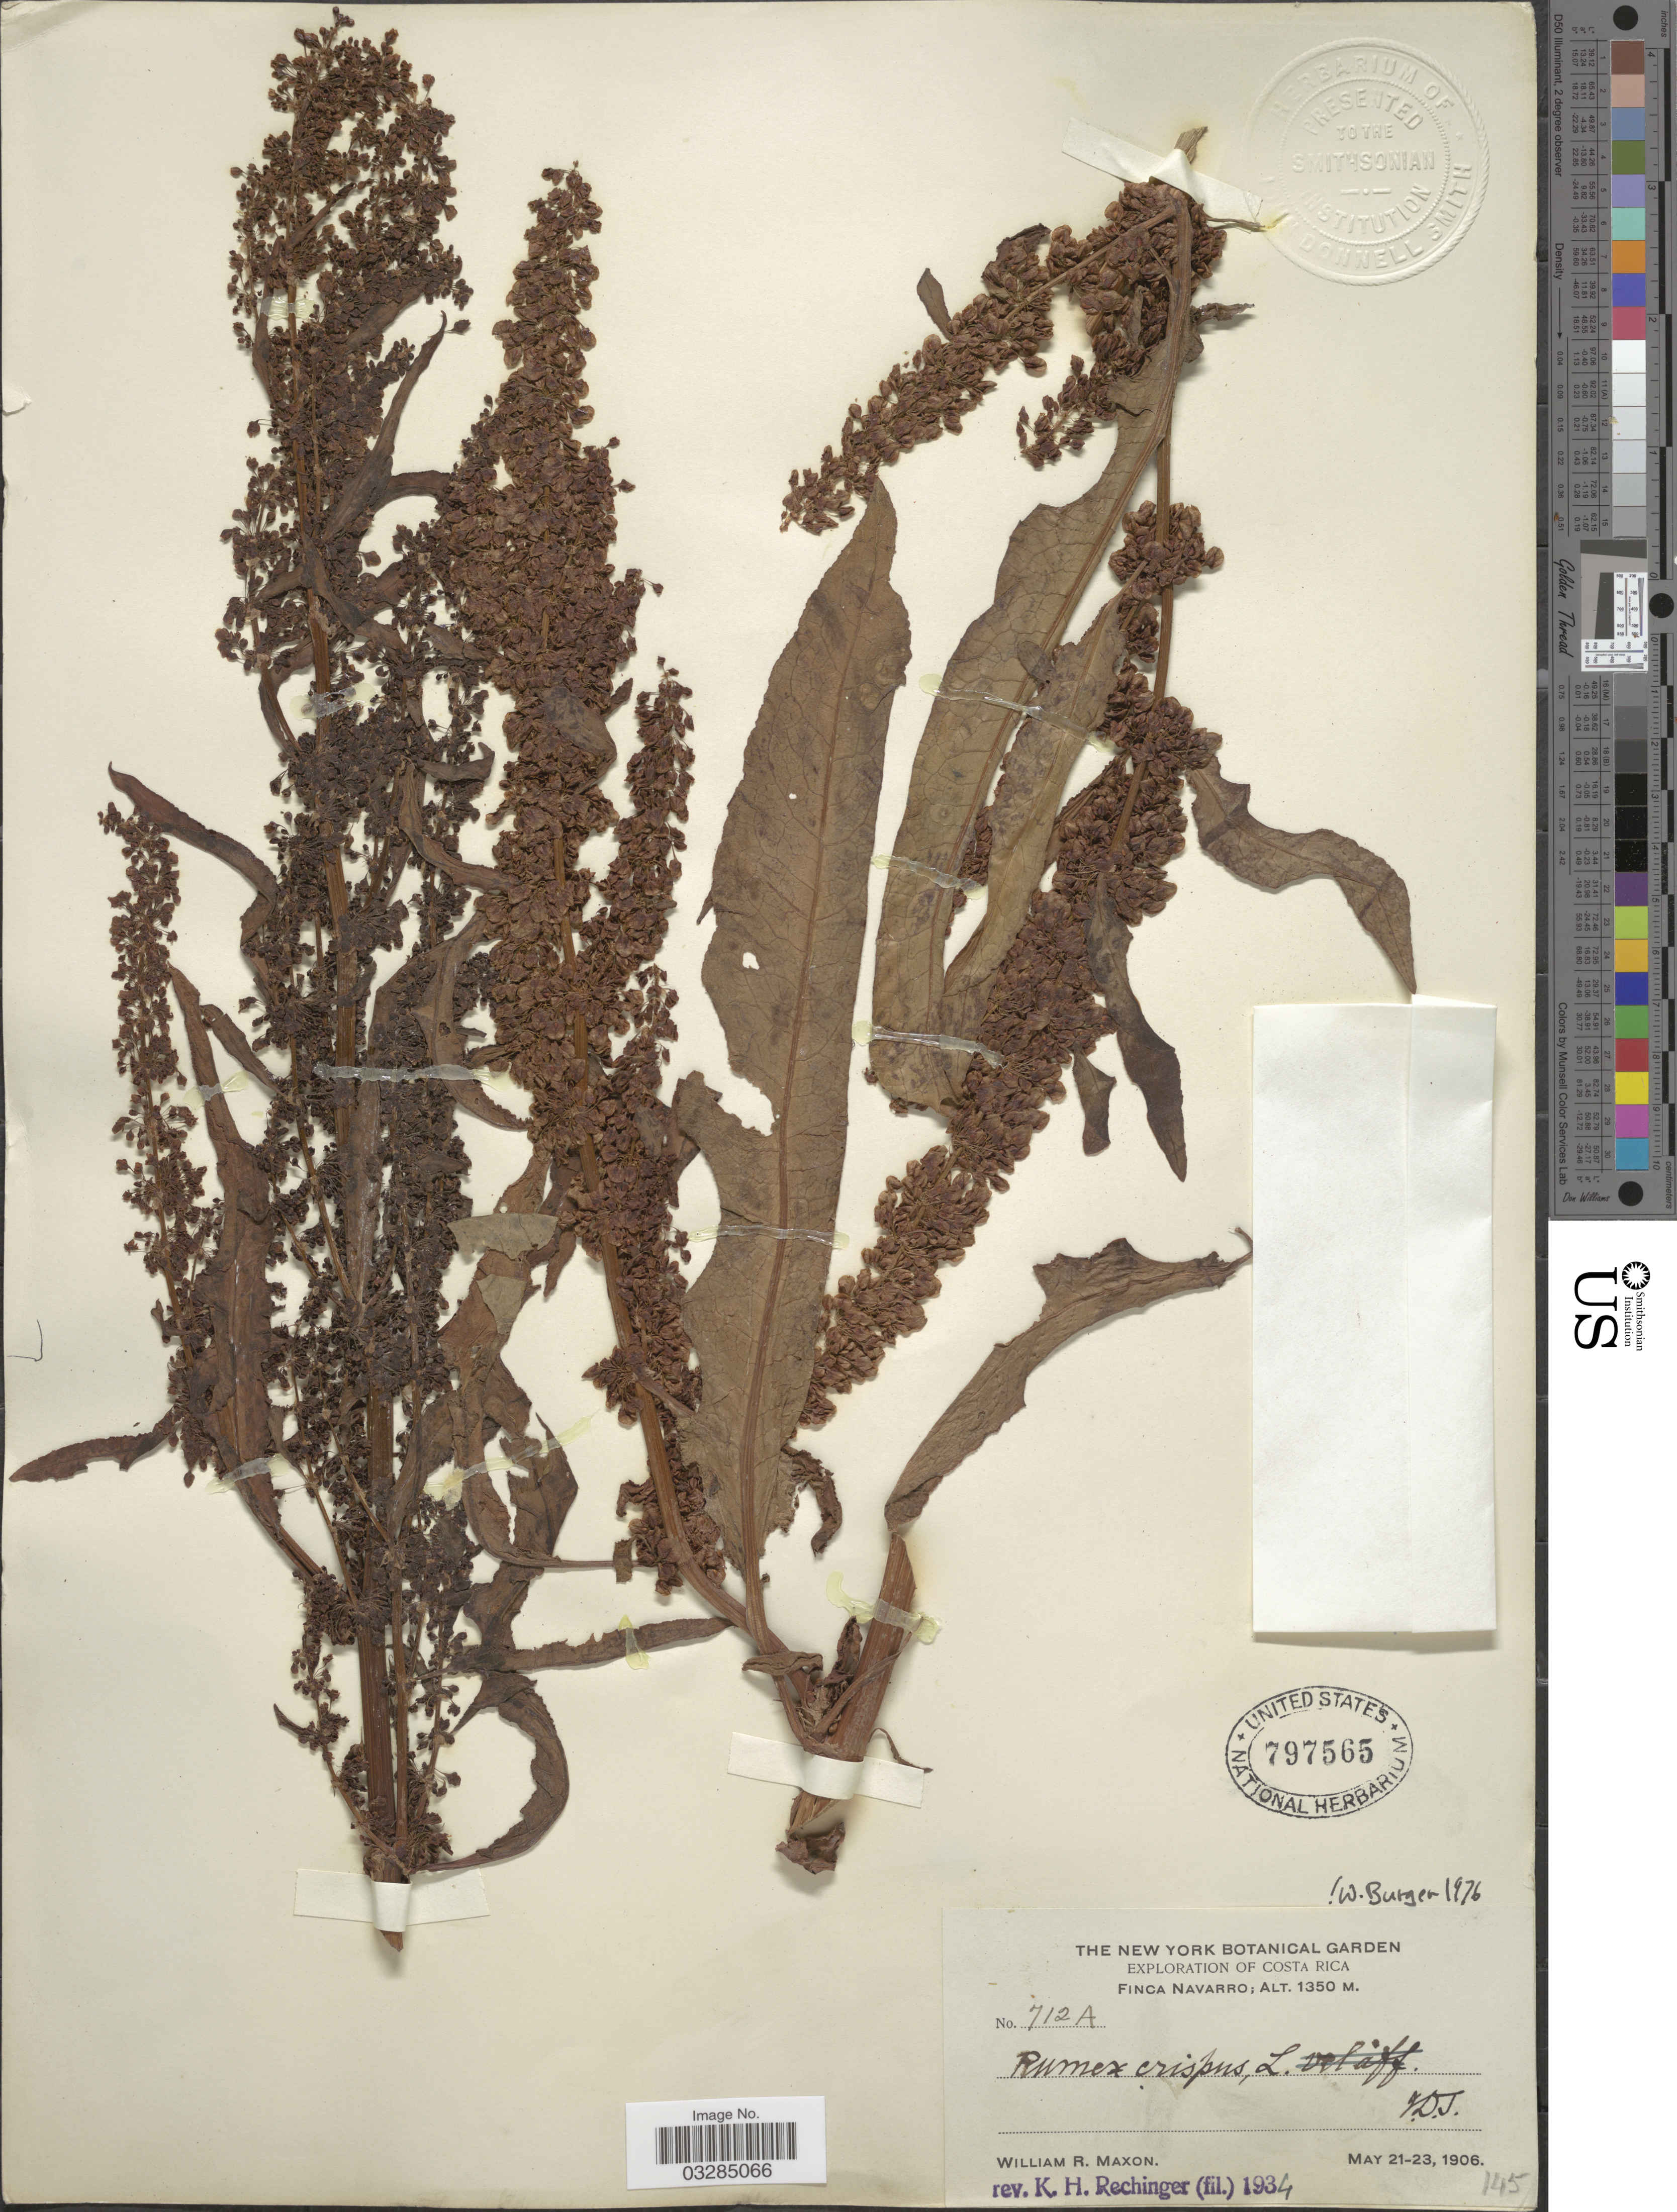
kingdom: Plantae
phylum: Tracheophyta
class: Magnoliopsida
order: Caryophyllales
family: Polygonaceae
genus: Rumex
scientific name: Rumex crispus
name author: L.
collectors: W. R. Maxon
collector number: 712A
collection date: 1906-05-21/1906-05-23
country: Costa Rica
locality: Finca Navarro.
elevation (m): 1350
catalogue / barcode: US 797565